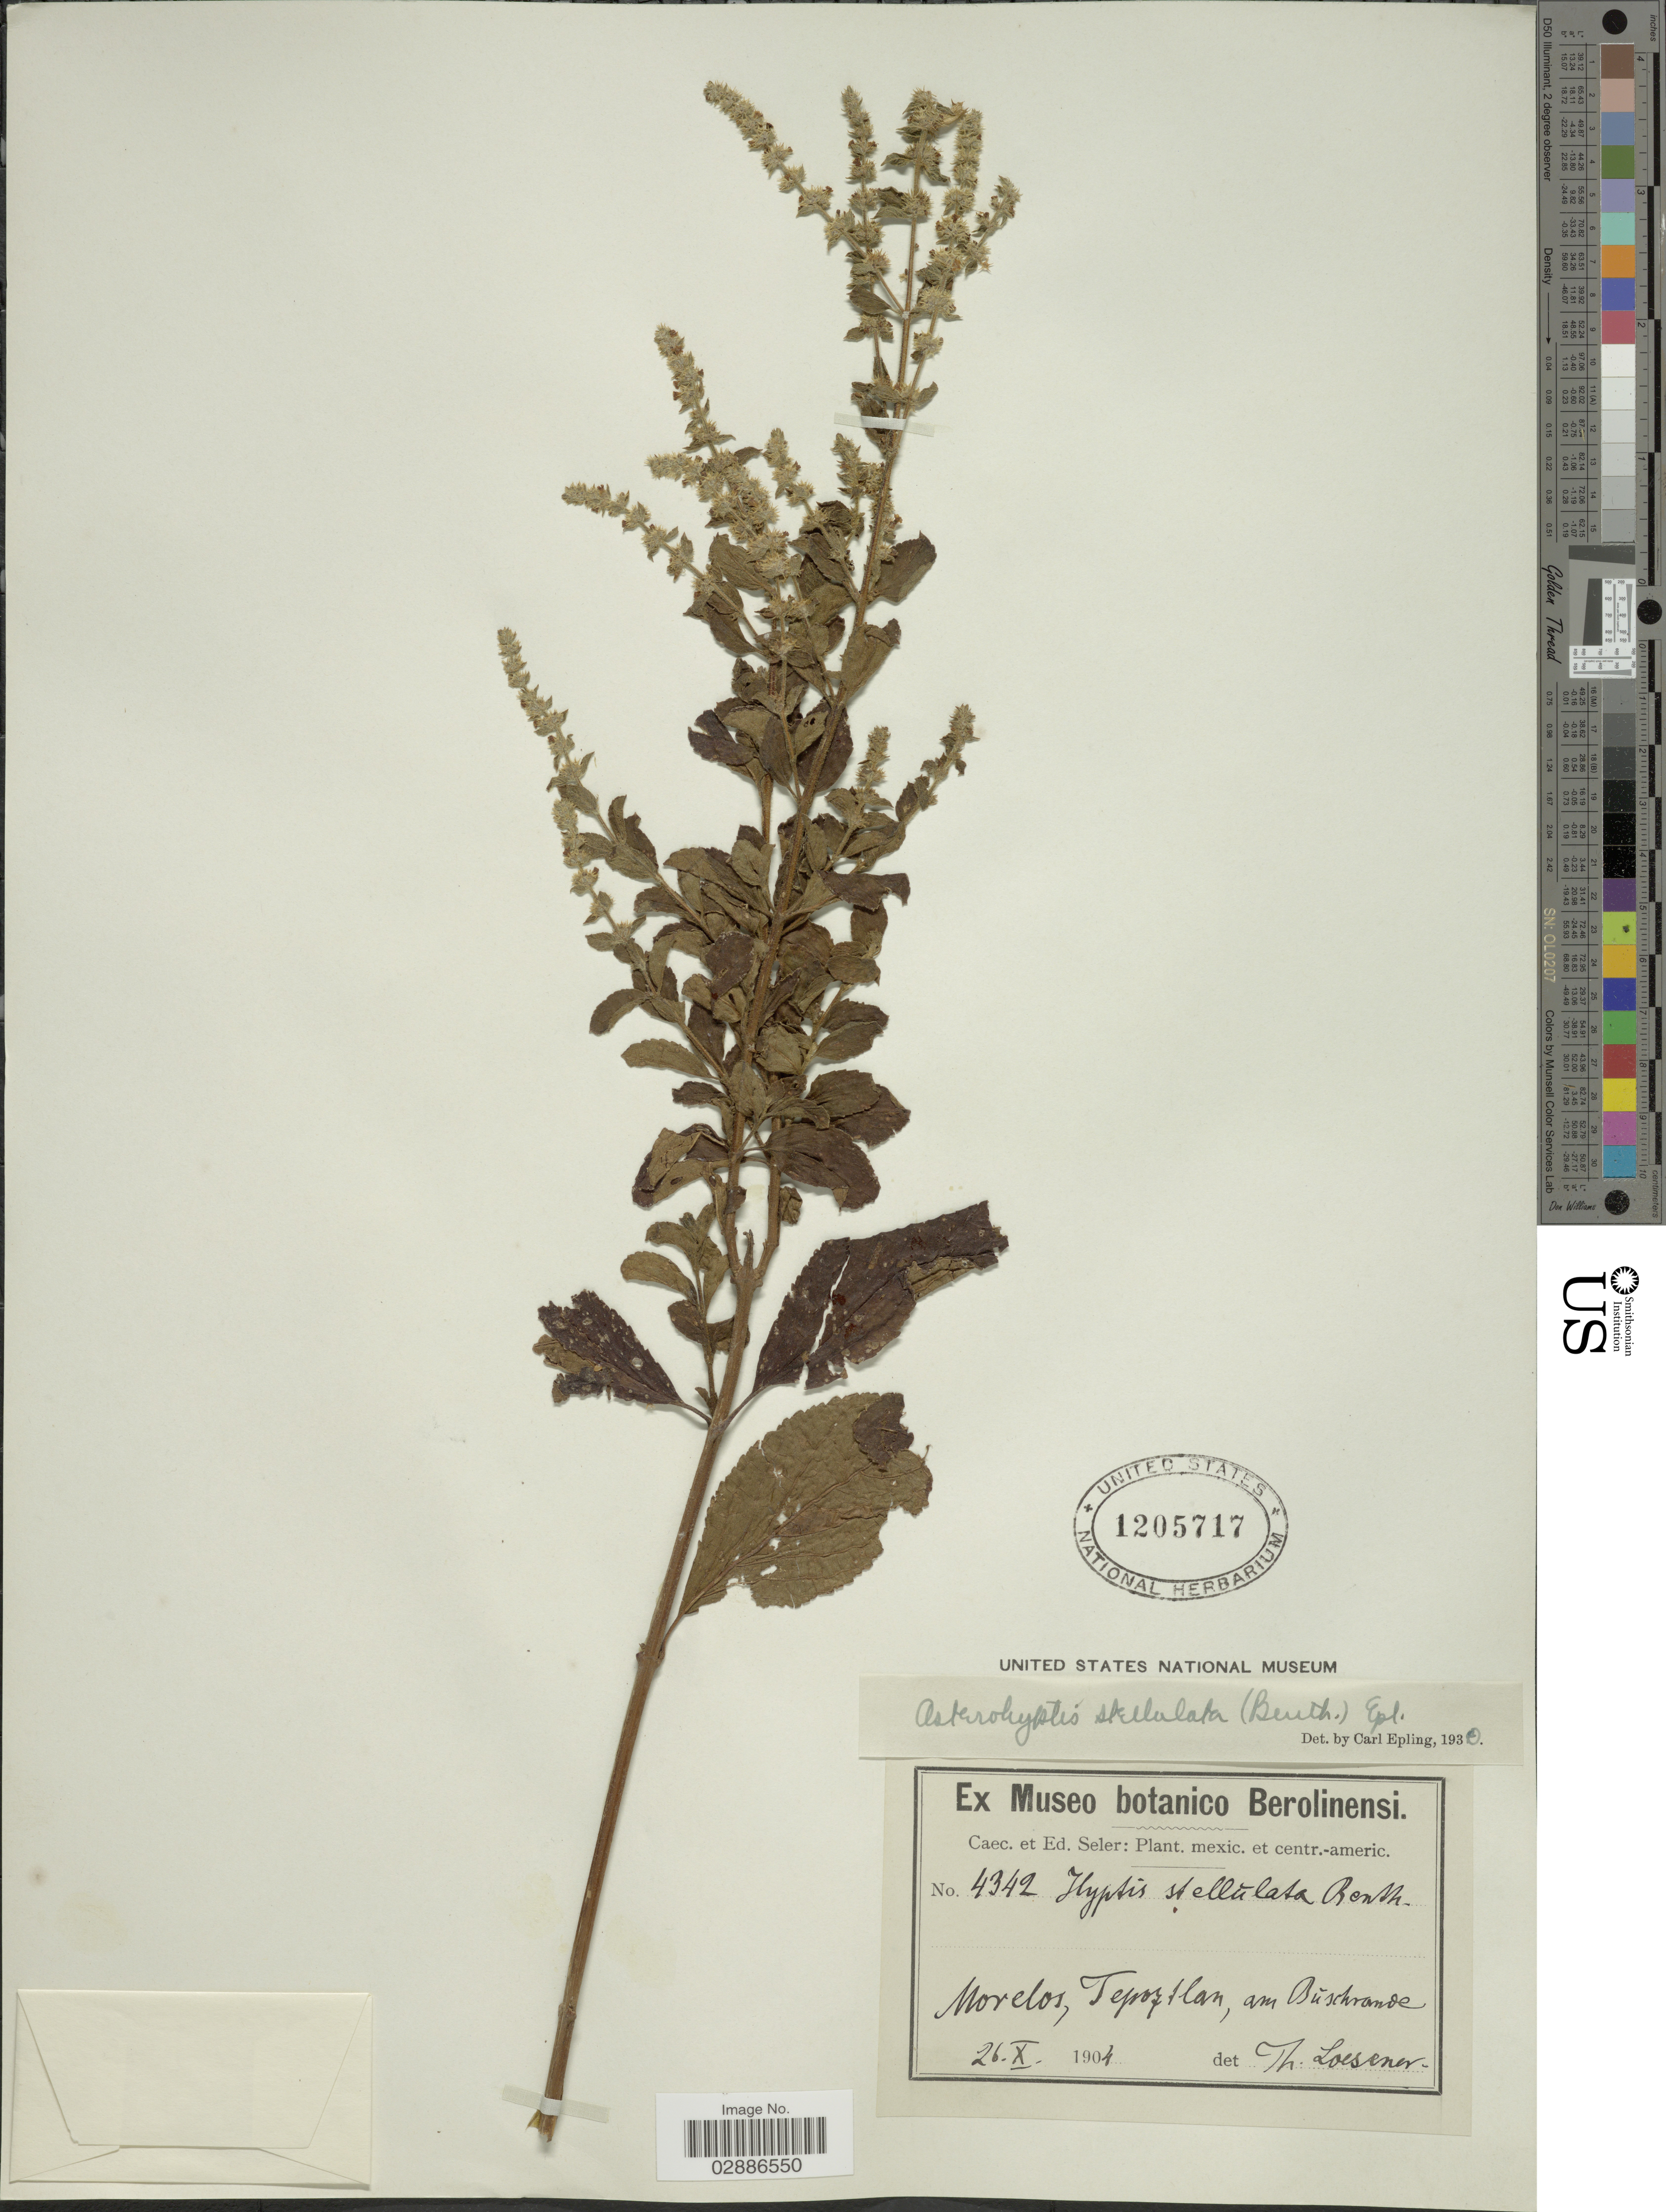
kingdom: Plantae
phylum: Tracheophyta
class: Magnoliopsida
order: Lamiales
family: Lamiaceae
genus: Asterohyptis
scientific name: Asterohyptis stellulata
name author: (Benth.) Epling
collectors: ex Caec. et Ed Seler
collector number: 4342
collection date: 1904-10-26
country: Mexico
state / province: Morelos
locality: Morelos, Tepoztlan, am Büschrande.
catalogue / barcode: US 1205717